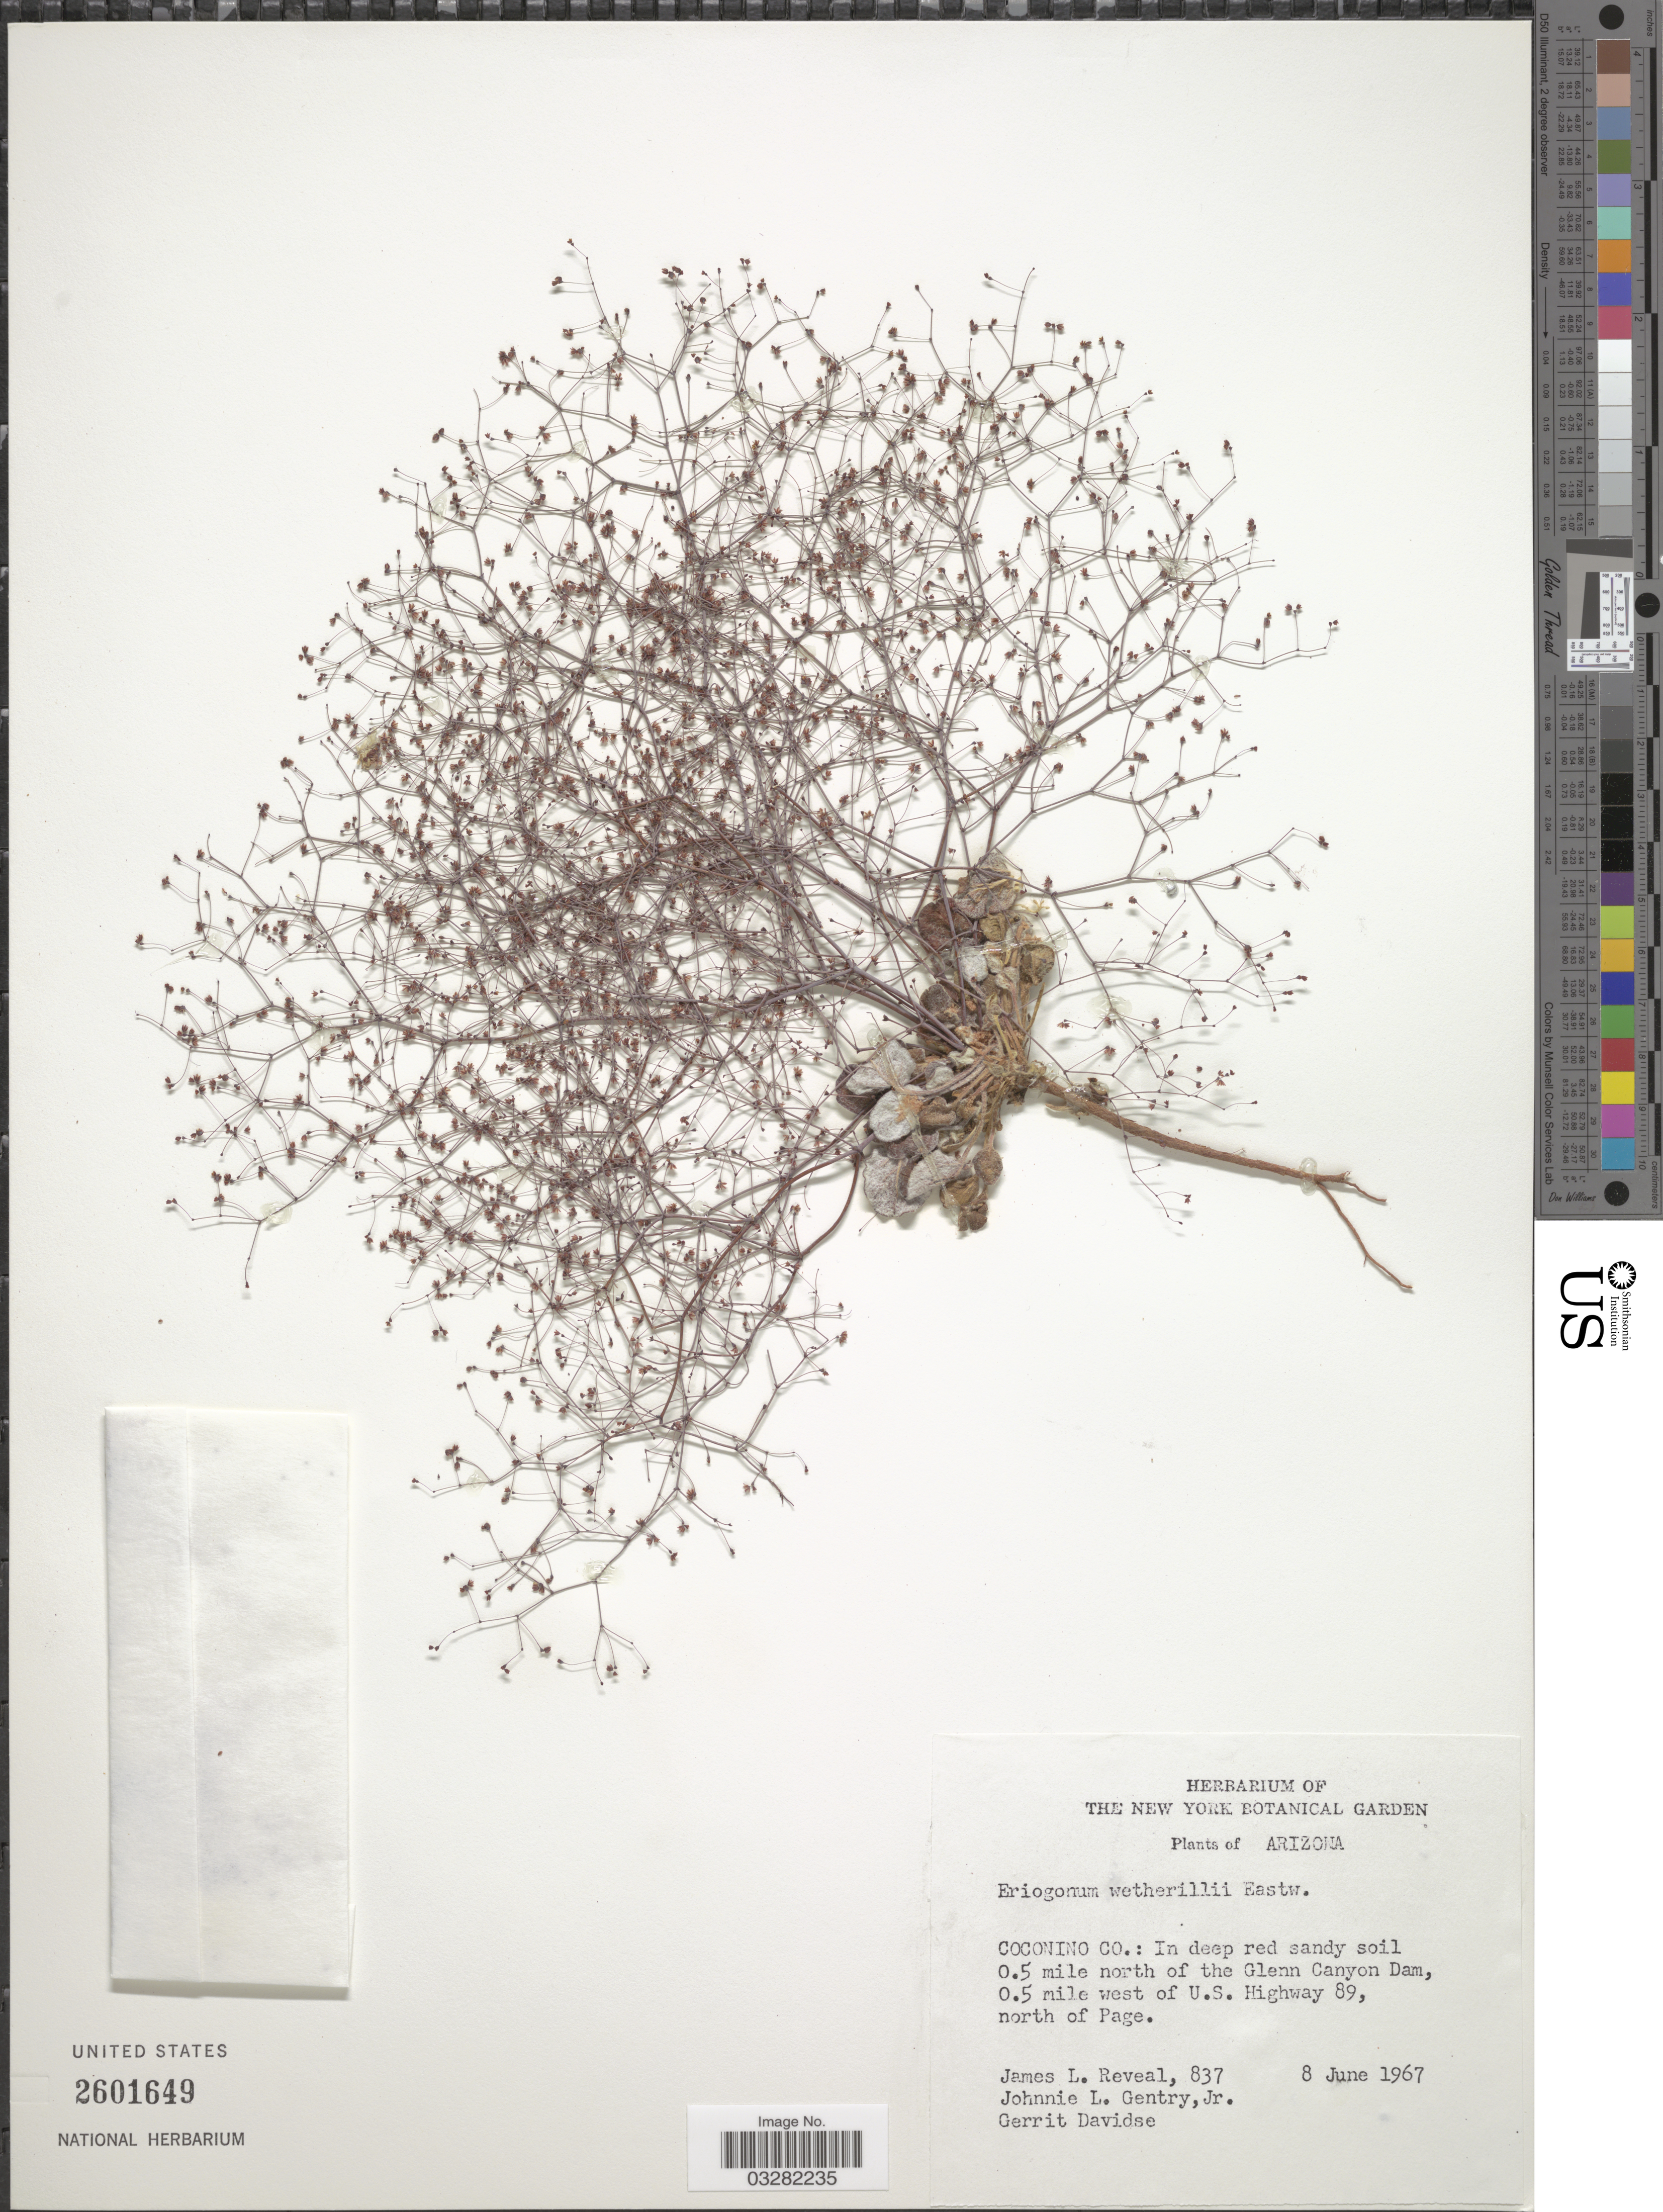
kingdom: Plantae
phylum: Tracheophyta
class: Magnoliopsida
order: Caryophyllales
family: Polygonaceae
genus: Eriogonum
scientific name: Eriogonum wetherillii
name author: Eastw.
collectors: J. L. Reveal, J. L. Gentry & G. Davidse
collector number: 837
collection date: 1967-06-08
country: United States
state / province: Arizona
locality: Coconino Co.: In deep red sandy soil 0.5 mile north of the Glenn Canyon Dam, 0.5 mile west of U.S. Highway 89, north of Page.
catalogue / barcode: US 2601649